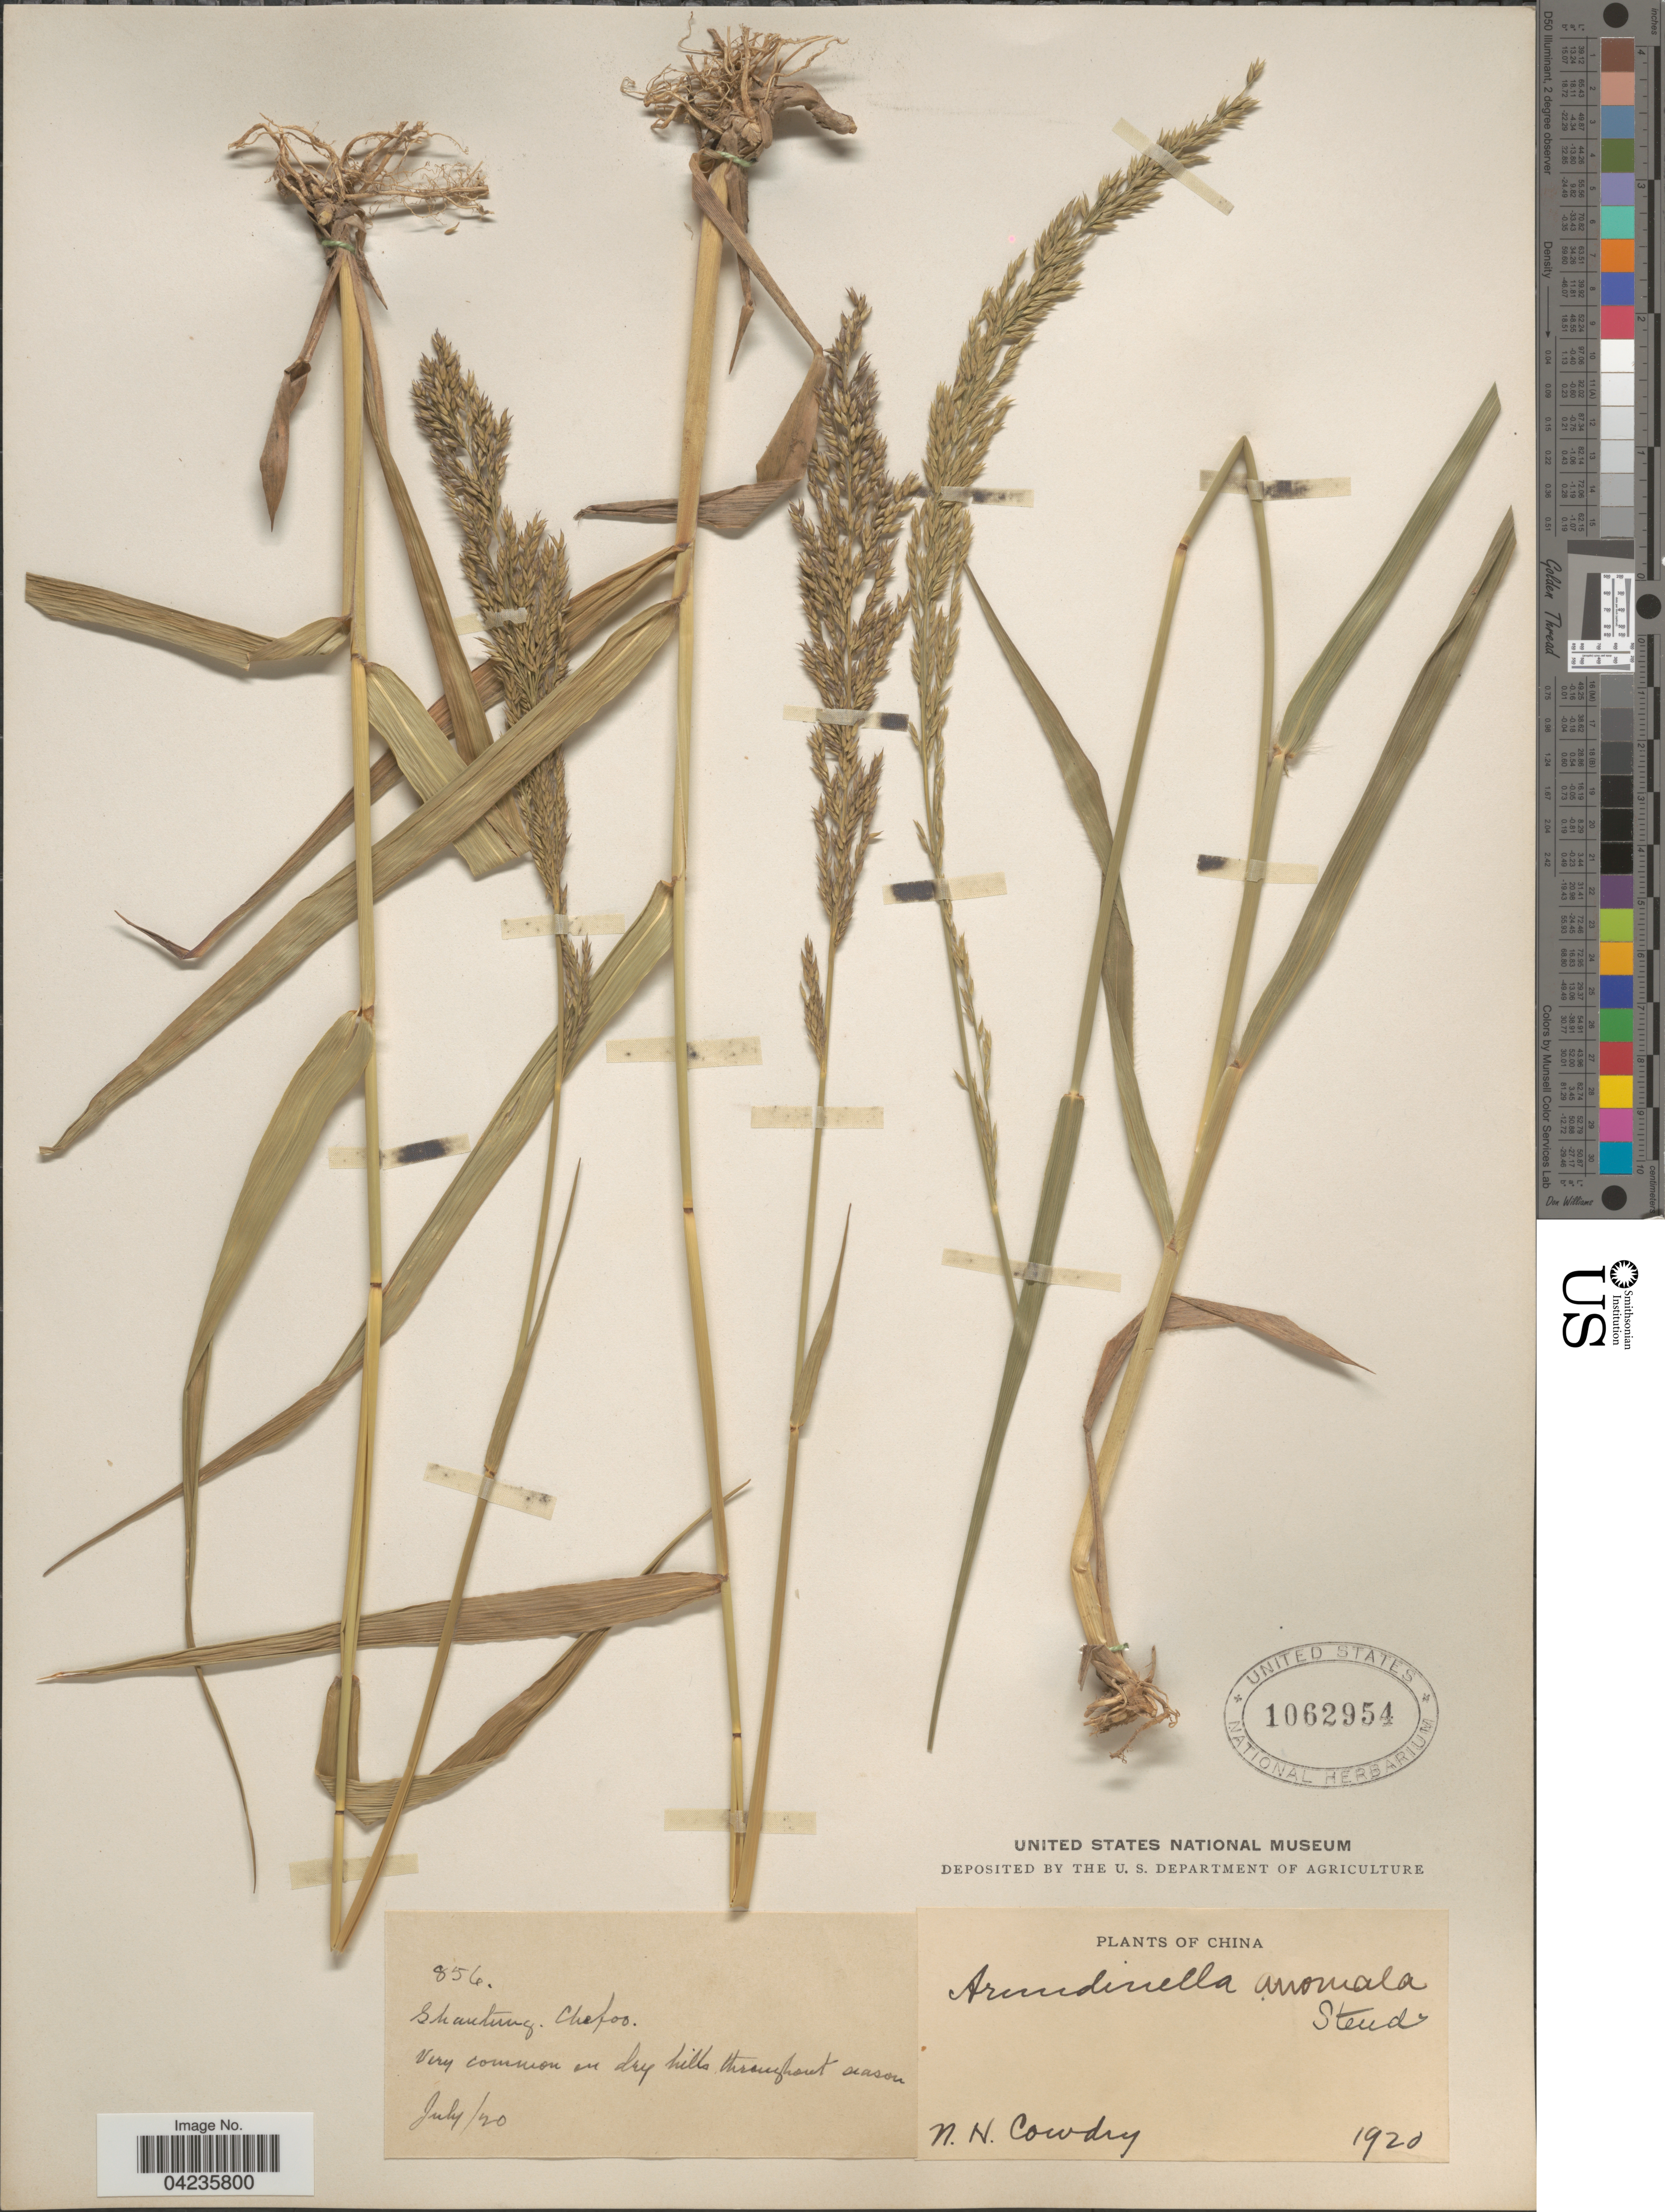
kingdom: Plantae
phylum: Tracheophyta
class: Liliopsida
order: Poales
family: Poaceae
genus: Arundinella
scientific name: Arundinella hirta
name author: (Thunb.) Tanaka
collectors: N. H. Cowdry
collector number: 856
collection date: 1920-07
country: China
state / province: Shandong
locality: Shantung. Chefoo.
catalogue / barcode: US 1062954